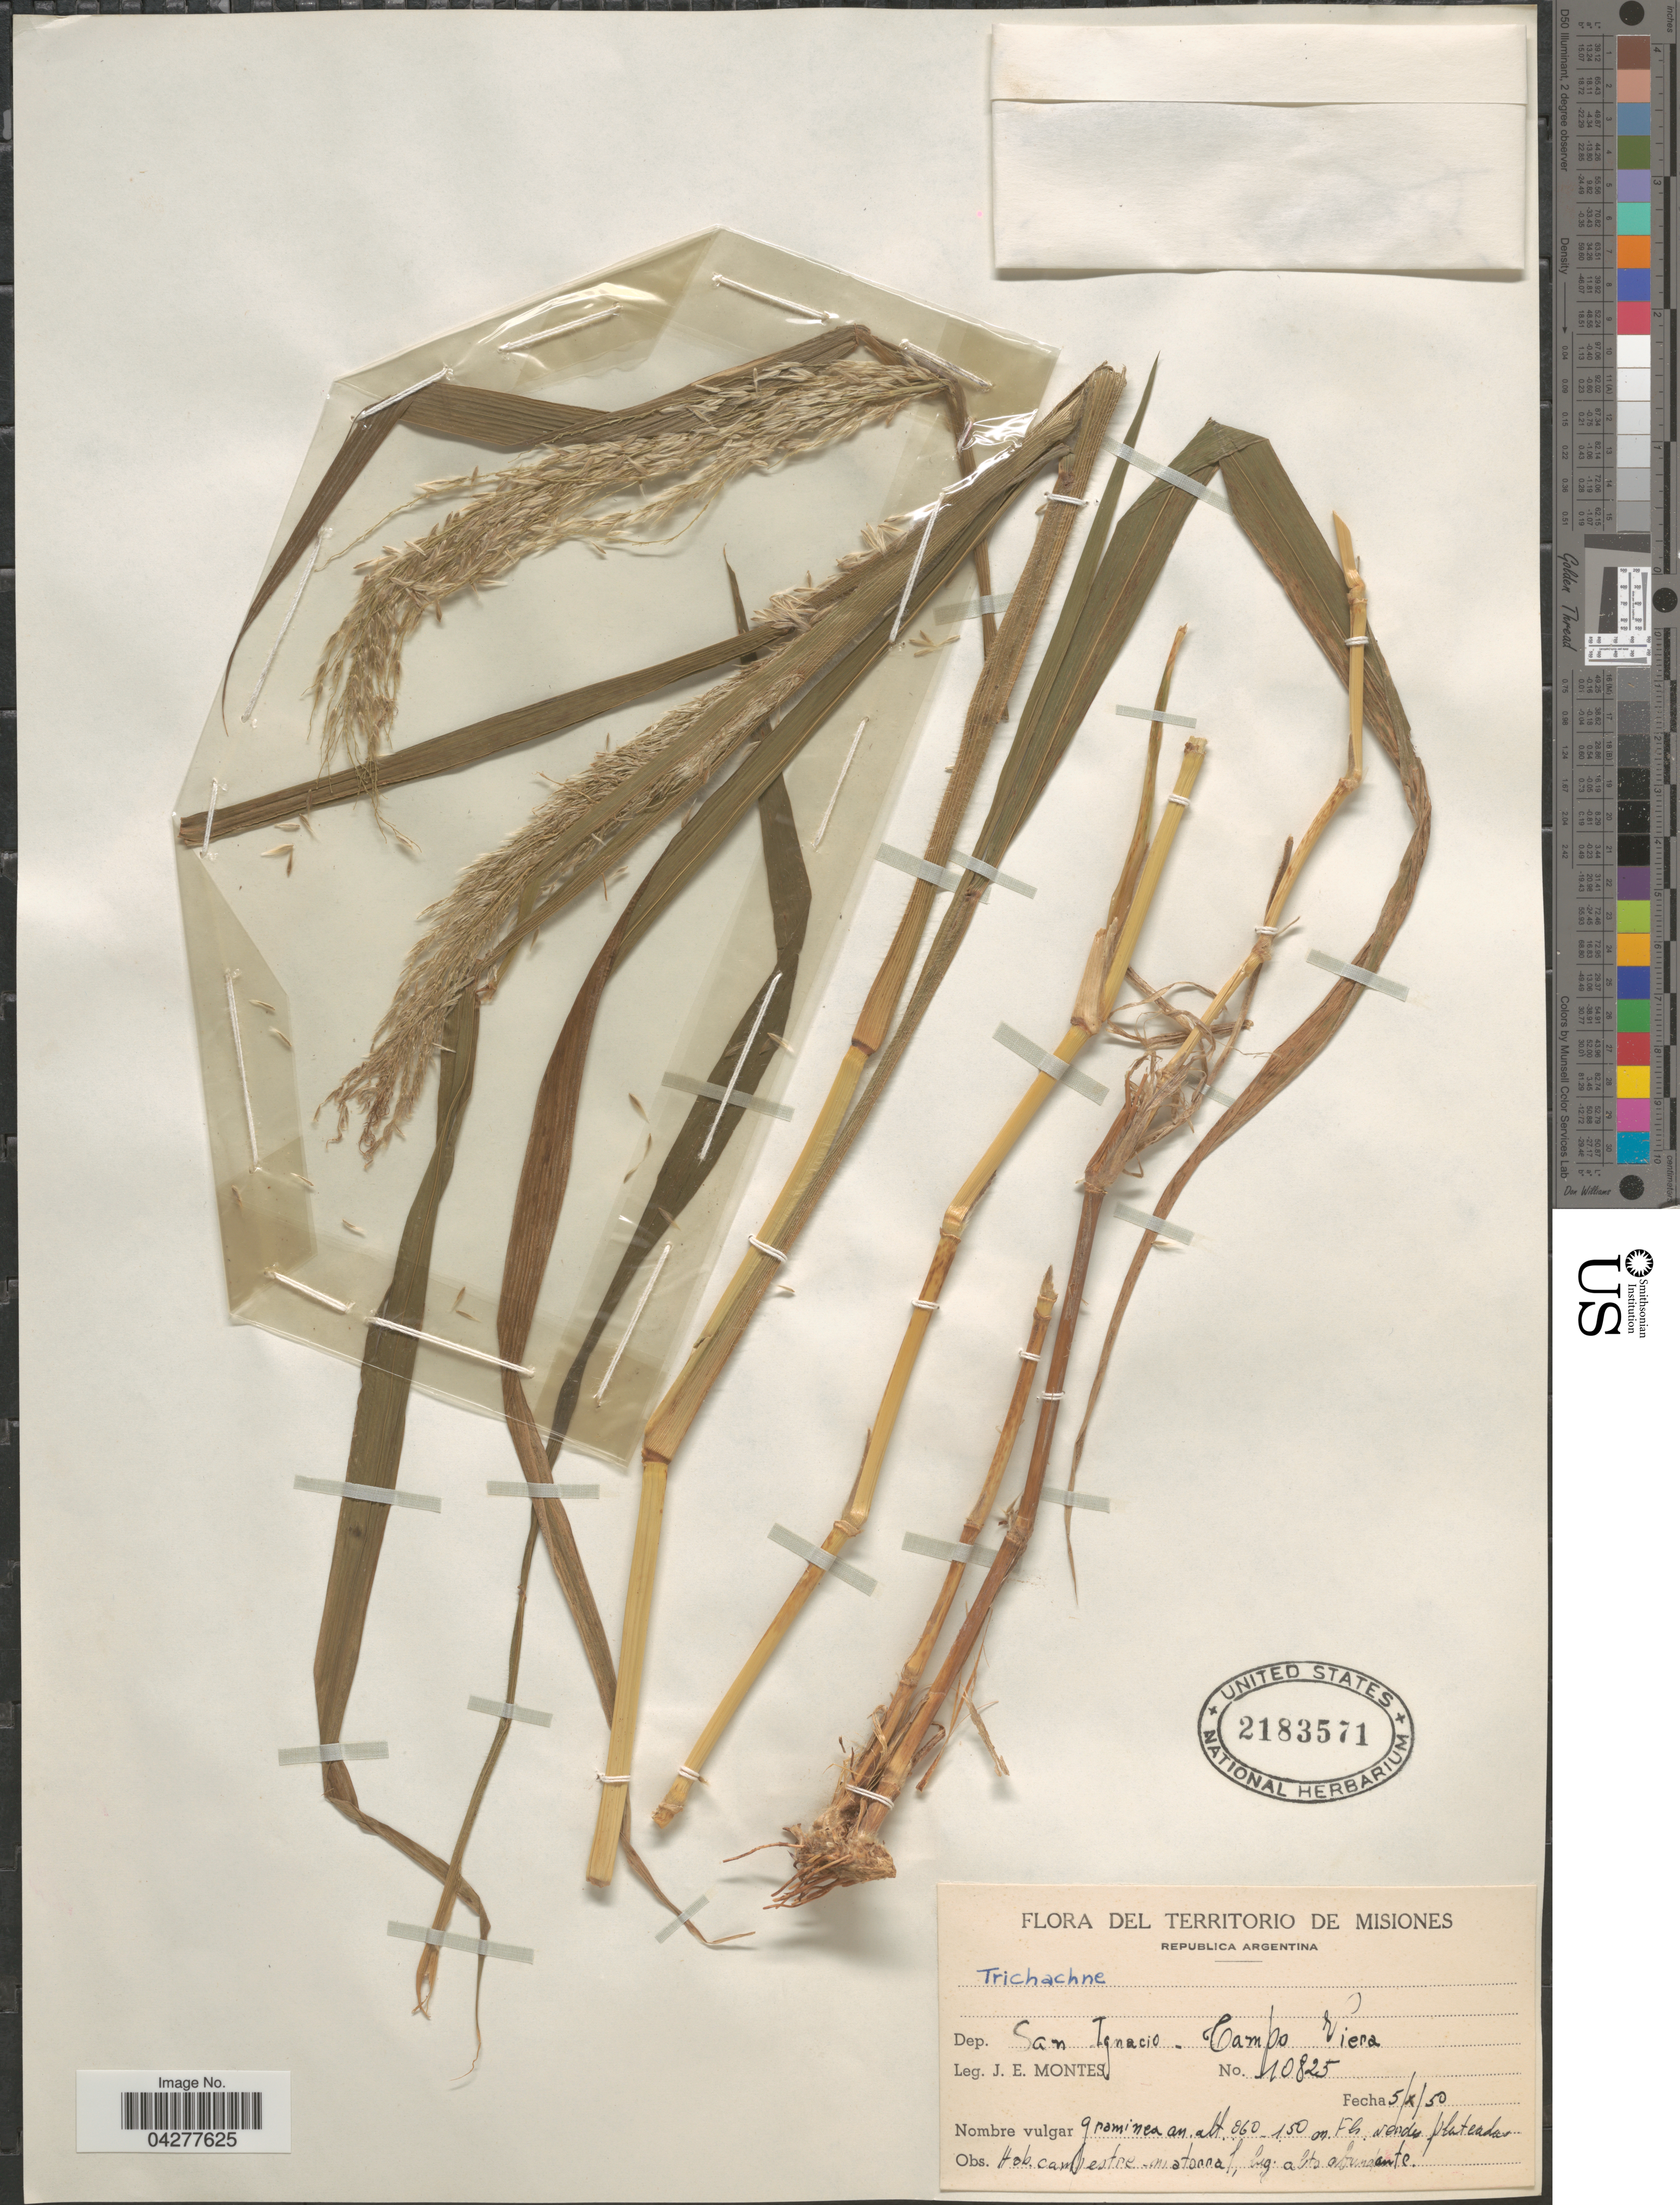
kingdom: Plantae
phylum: Tracheophyta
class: Liliopsida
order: Poales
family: Poaceae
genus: Digitaria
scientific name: Digitaria sp.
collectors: J. E. Montes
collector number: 10825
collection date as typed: Transcribed d/m/y: 5/10/50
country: Argentina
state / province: Misiones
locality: Territorio de Misiones. Republica Argentina. Dep. San Ignacio. Campo Viera.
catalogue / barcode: US 2183571